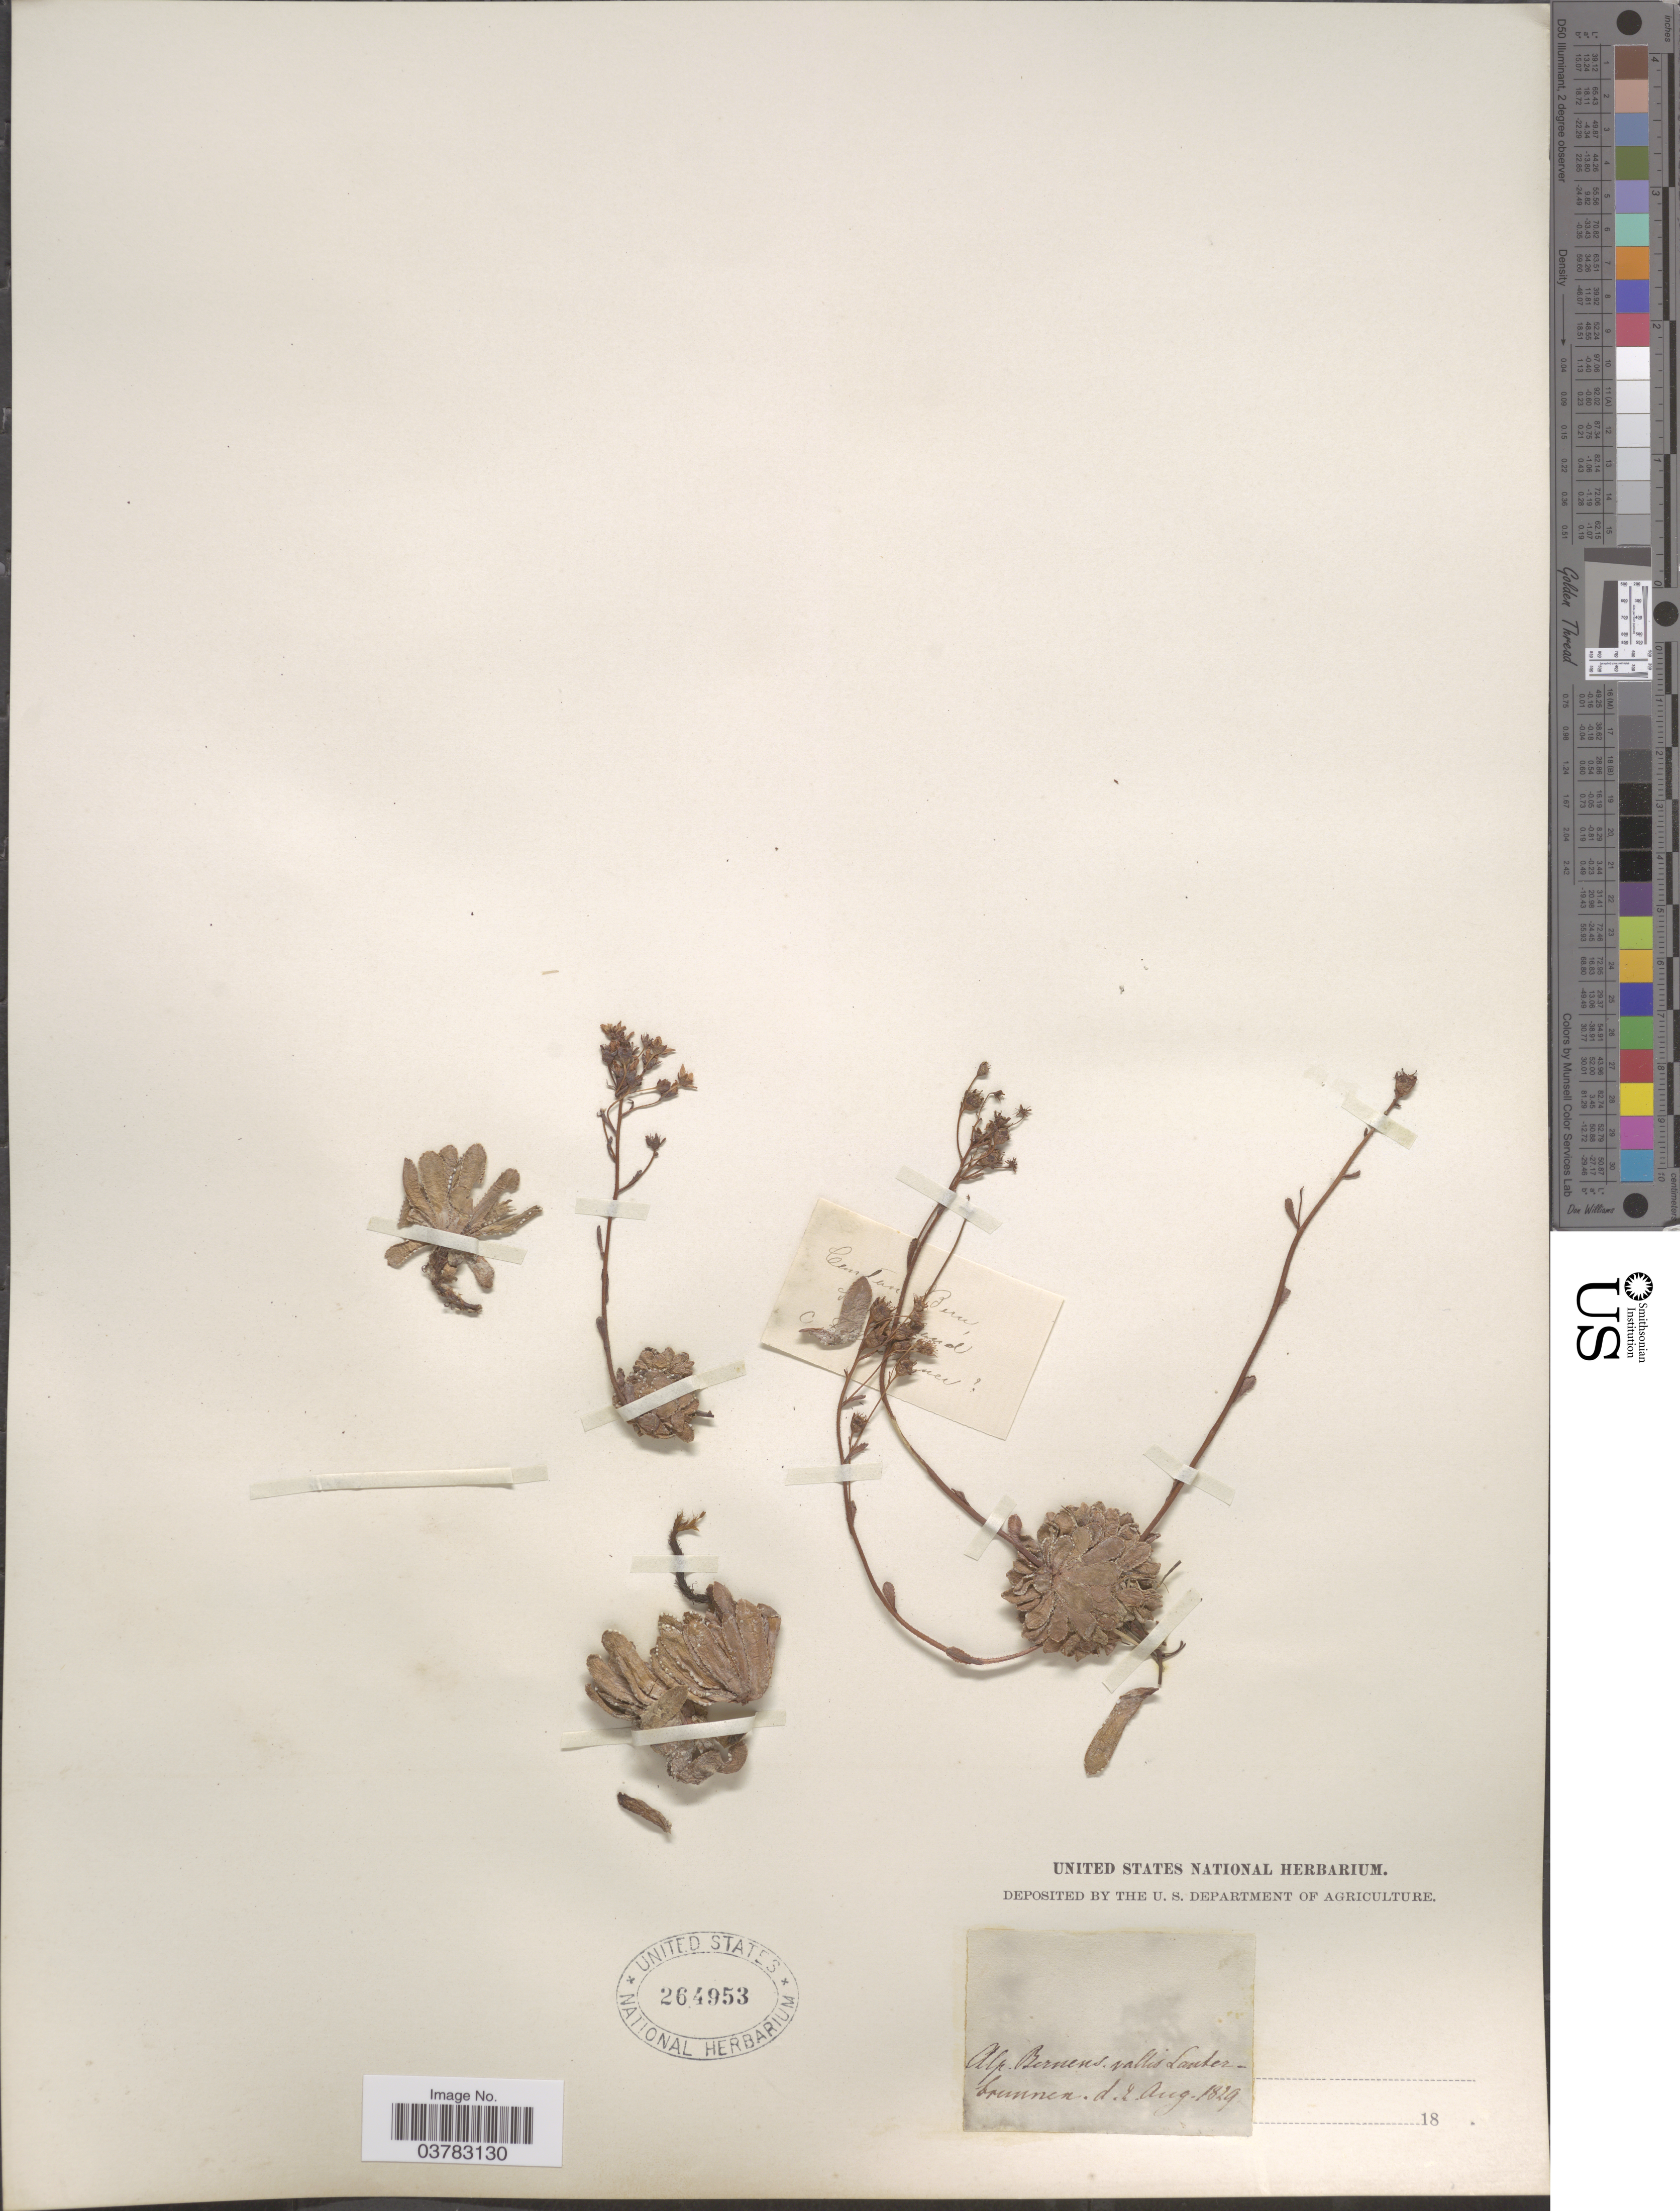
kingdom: Plantae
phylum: Tracheophyta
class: Magnoliopsida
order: Saxifragales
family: Saxifragaceae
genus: Saxifraga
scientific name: Saxifraga sp.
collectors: ex herb. Schleicher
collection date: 1829-08-02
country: Switzerland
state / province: Bern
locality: Canton Bern. Alp. Bernens. vallis Lauterbrunnen.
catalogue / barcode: US 264953